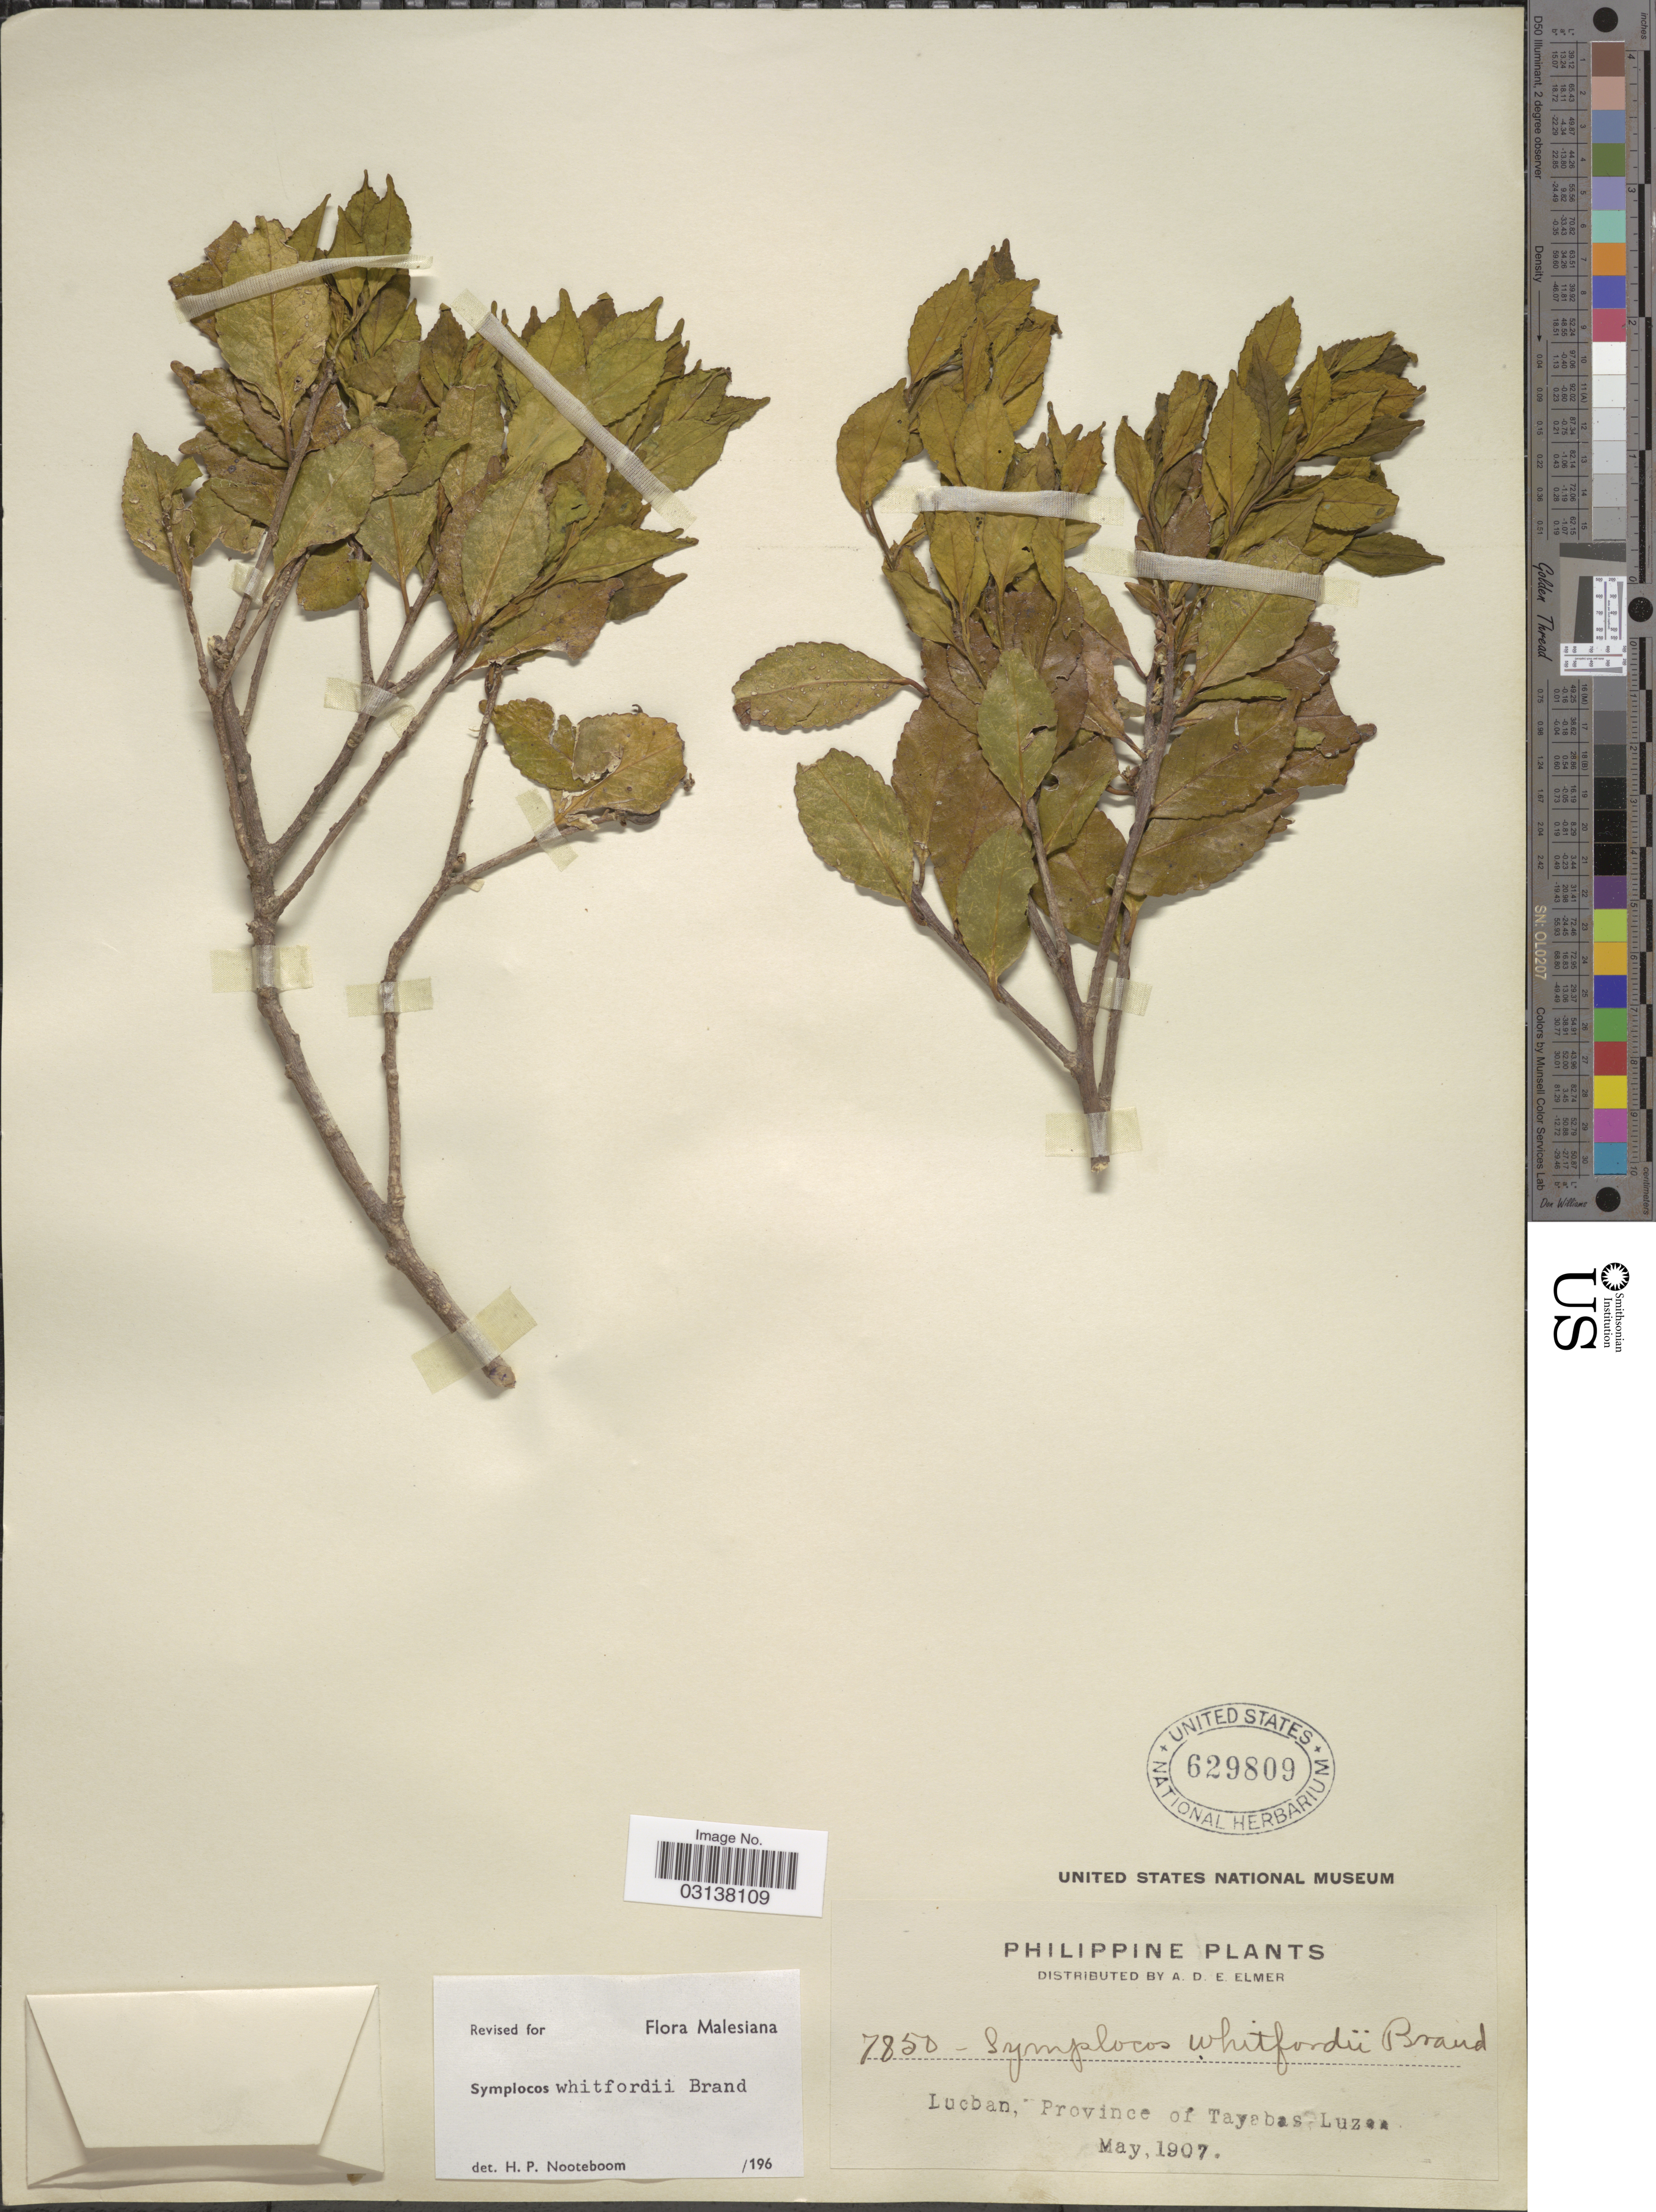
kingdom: Plantae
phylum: Tracheophyta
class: Magnoliopsida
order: Ericales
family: Symplocaceae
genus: Symplocos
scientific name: Symplocos whitfordii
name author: Brand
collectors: A. D. E. Elmer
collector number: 7850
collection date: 1907-05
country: Philippines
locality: Philippine. Lucban, Province of Tayabas, Luzon.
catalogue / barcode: US 629809